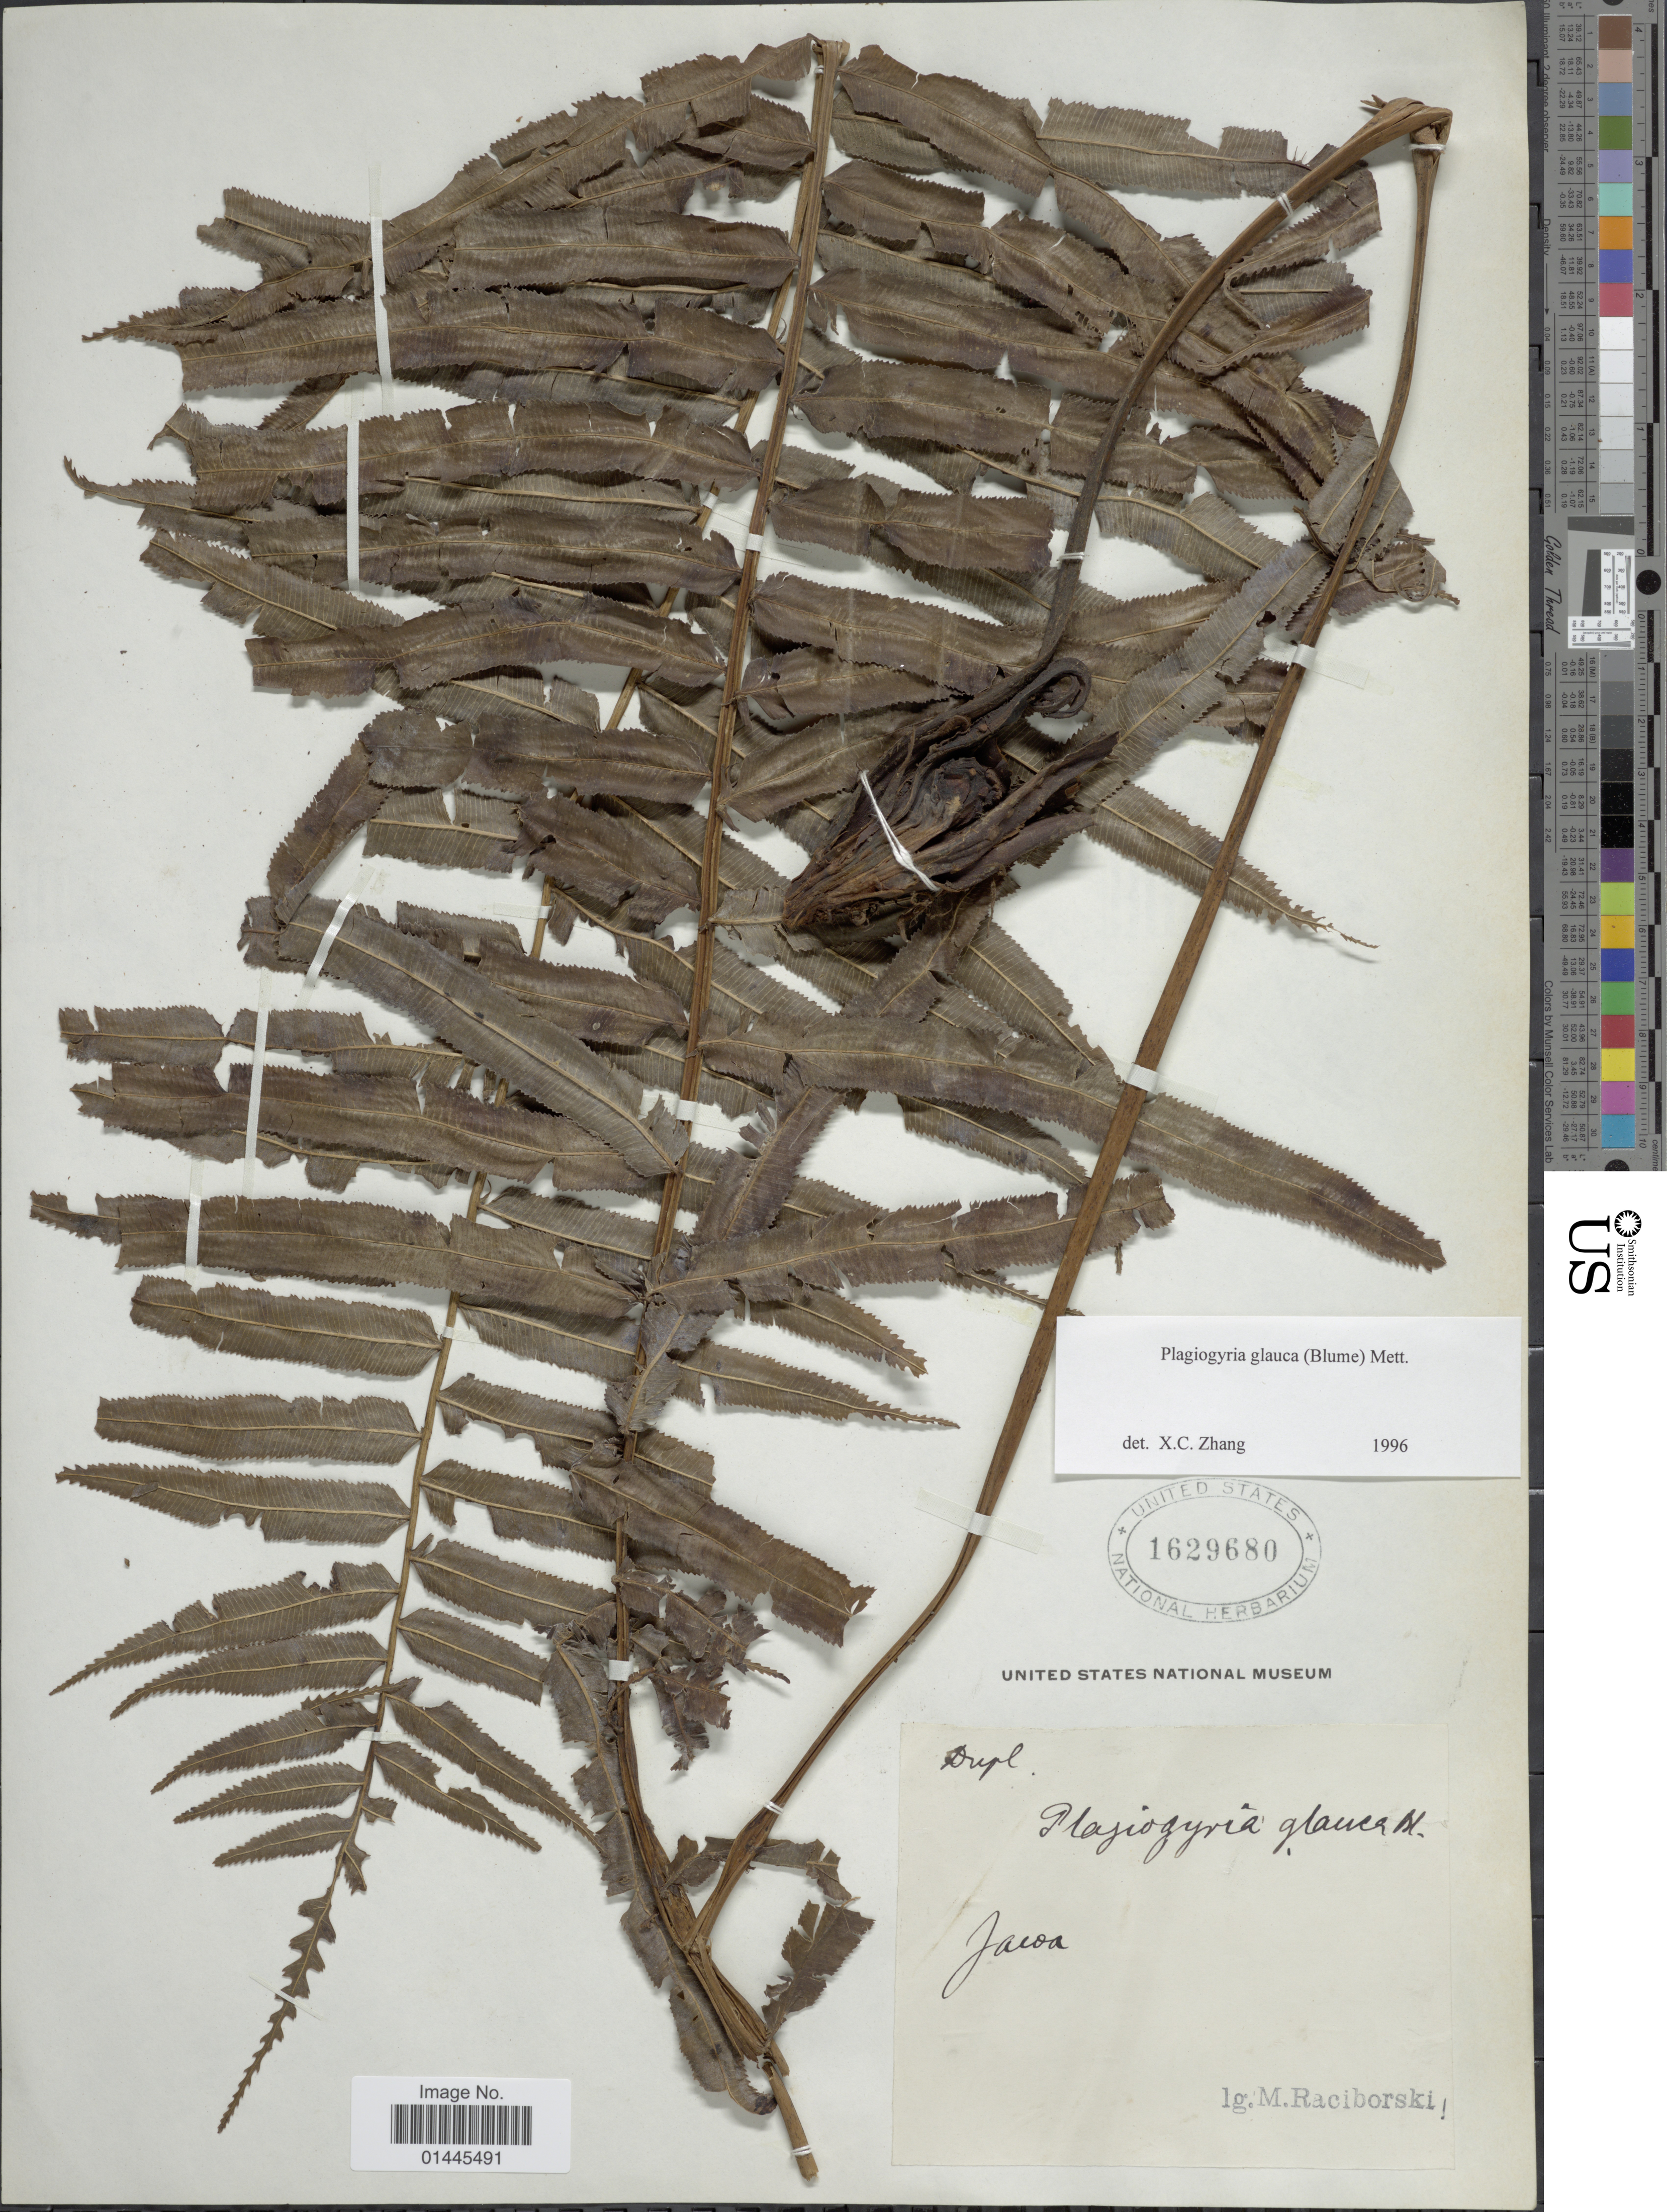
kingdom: Plantae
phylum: Tracheophyta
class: Polypodiopsida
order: Cyatheales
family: Plagiogyriaceae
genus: Plagiogyria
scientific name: Plagiogyria glauca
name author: (Blume) Mett.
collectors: M. Raciborski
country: Indonesia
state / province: Java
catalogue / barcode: US 1629680